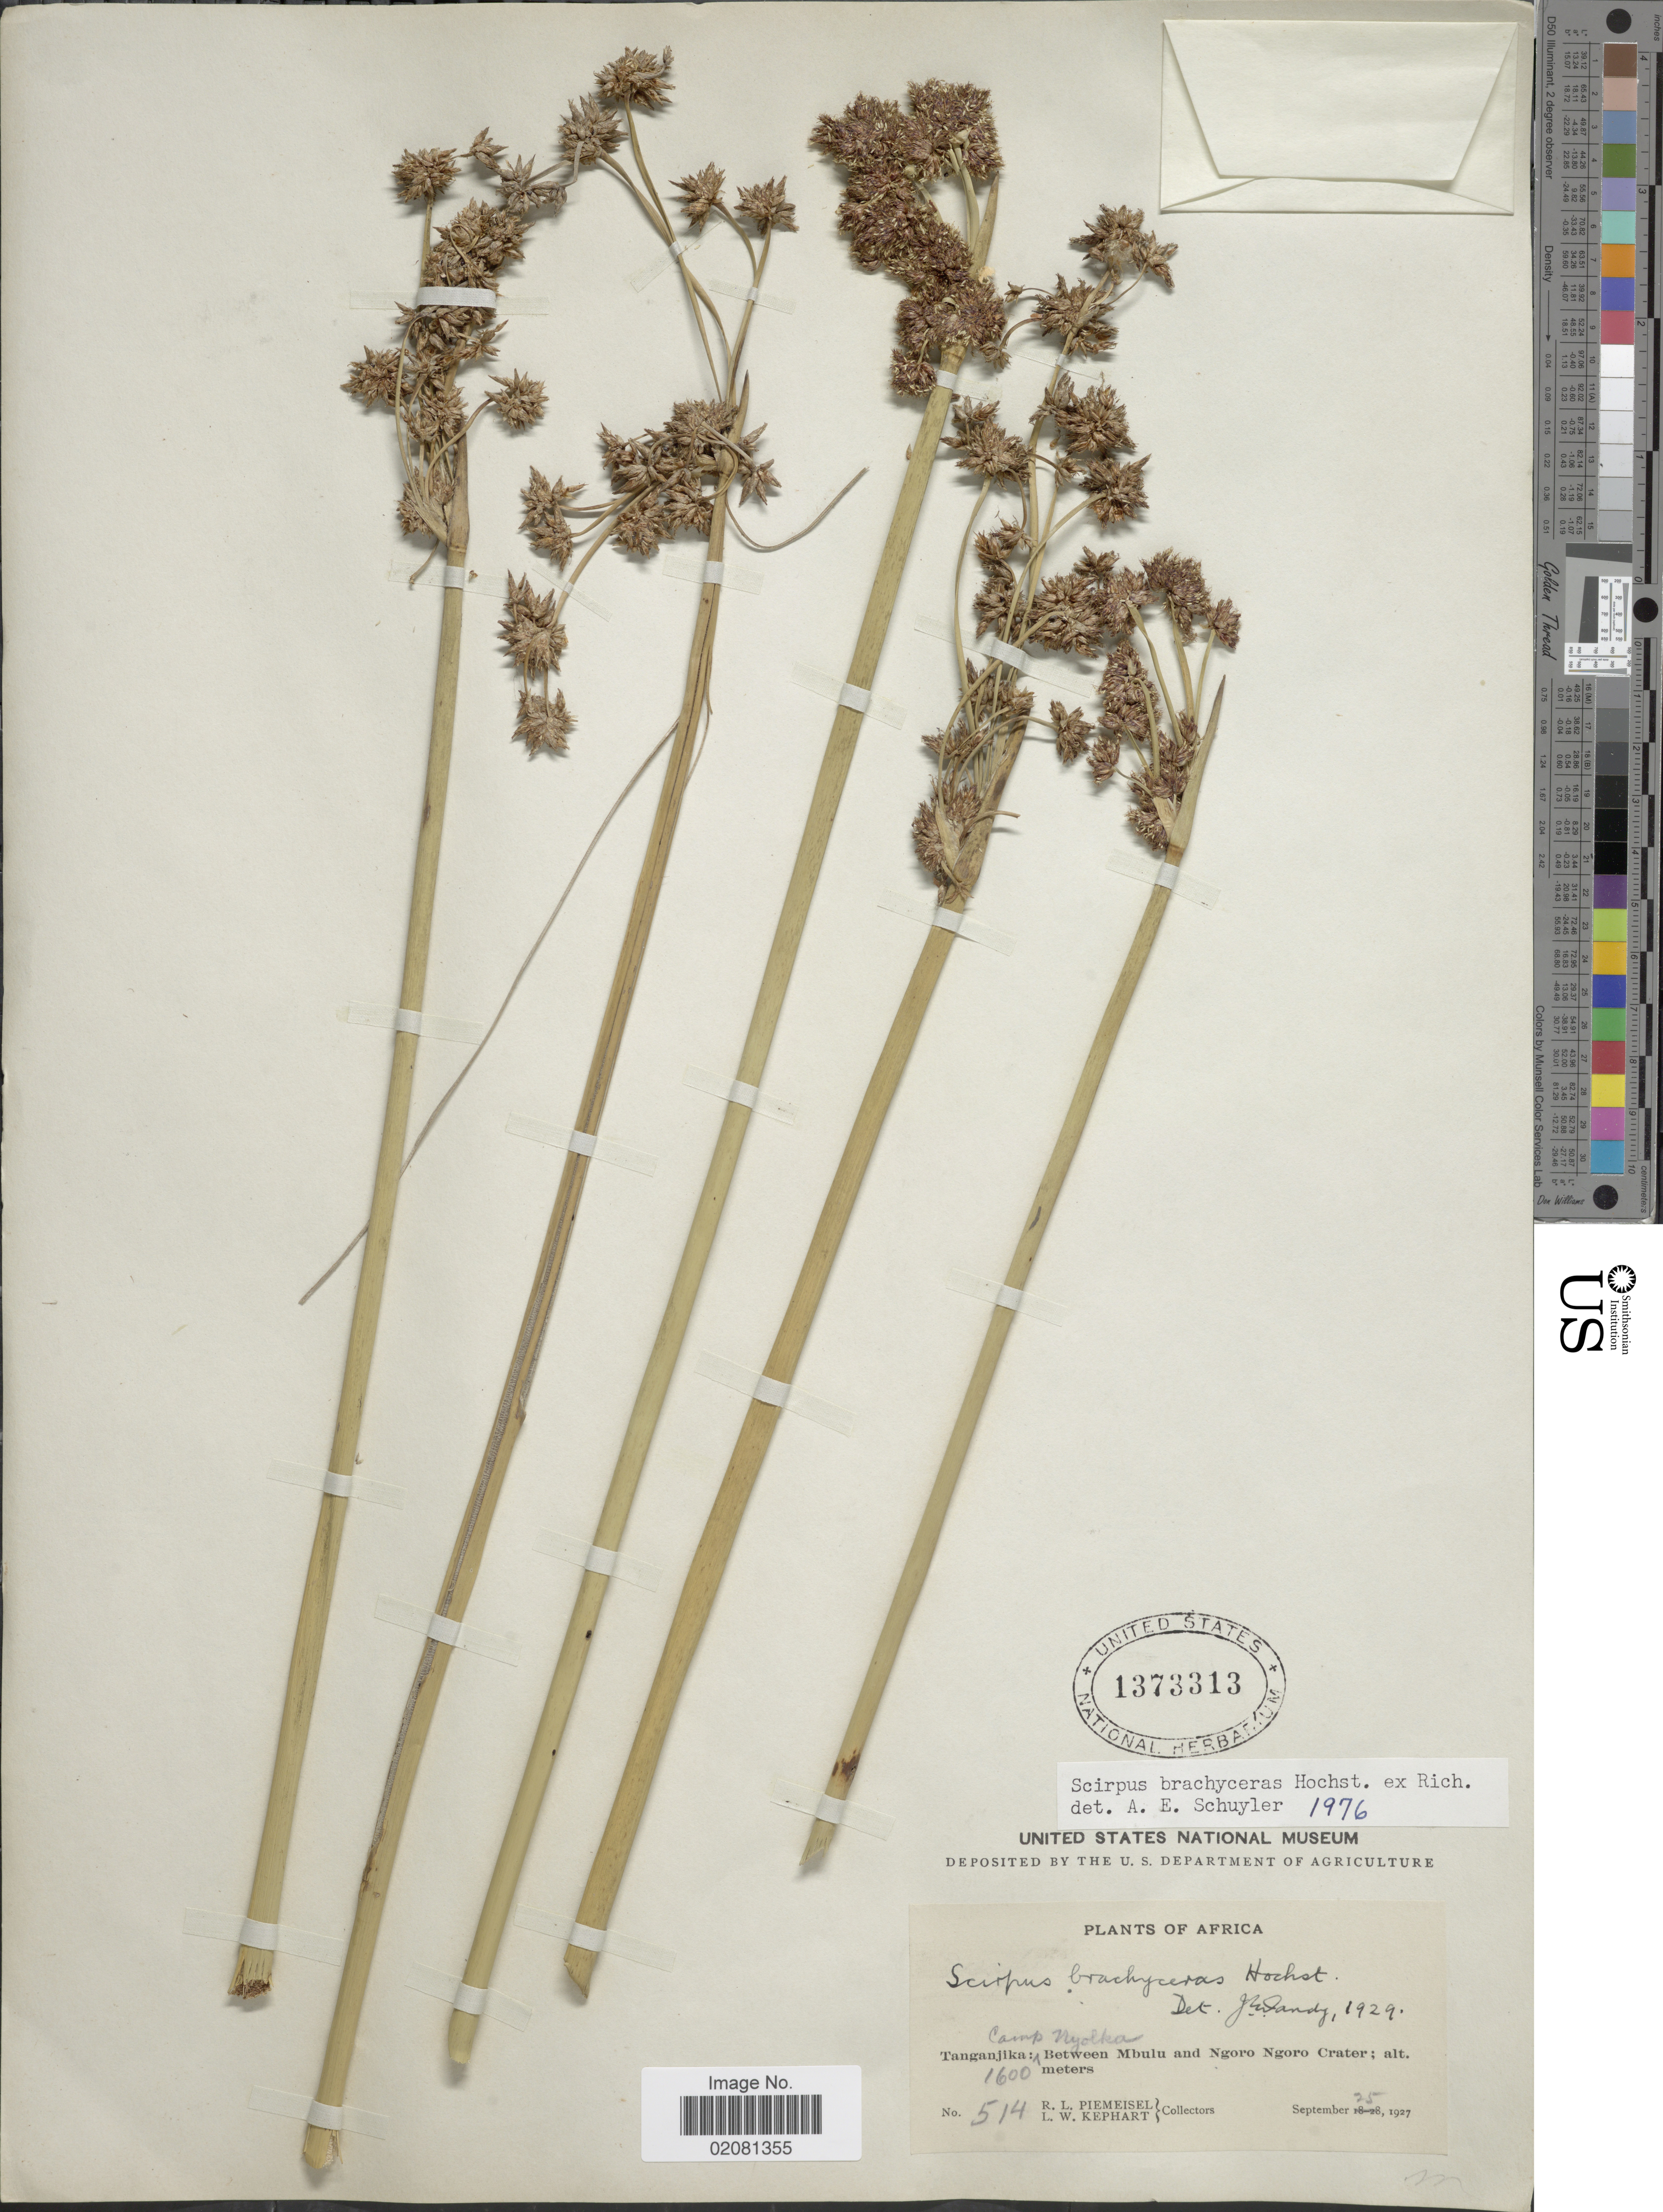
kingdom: Plantae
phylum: Tracheophyta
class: Liliopsida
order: Poales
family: Cyperaceae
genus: Schoenoplectus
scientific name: Schoenoplectus corymbosus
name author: (Roth ex Roem. & Schult.) J. Raynal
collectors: R. L. Piemeisel & L. W. Kephart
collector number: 514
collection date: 1927-09-25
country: Tanzania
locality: Tanganjika: Camp Nyolka, between Mbulu and Ngoro Ngoro Crater.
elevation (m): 1600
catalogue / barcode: US 1373313